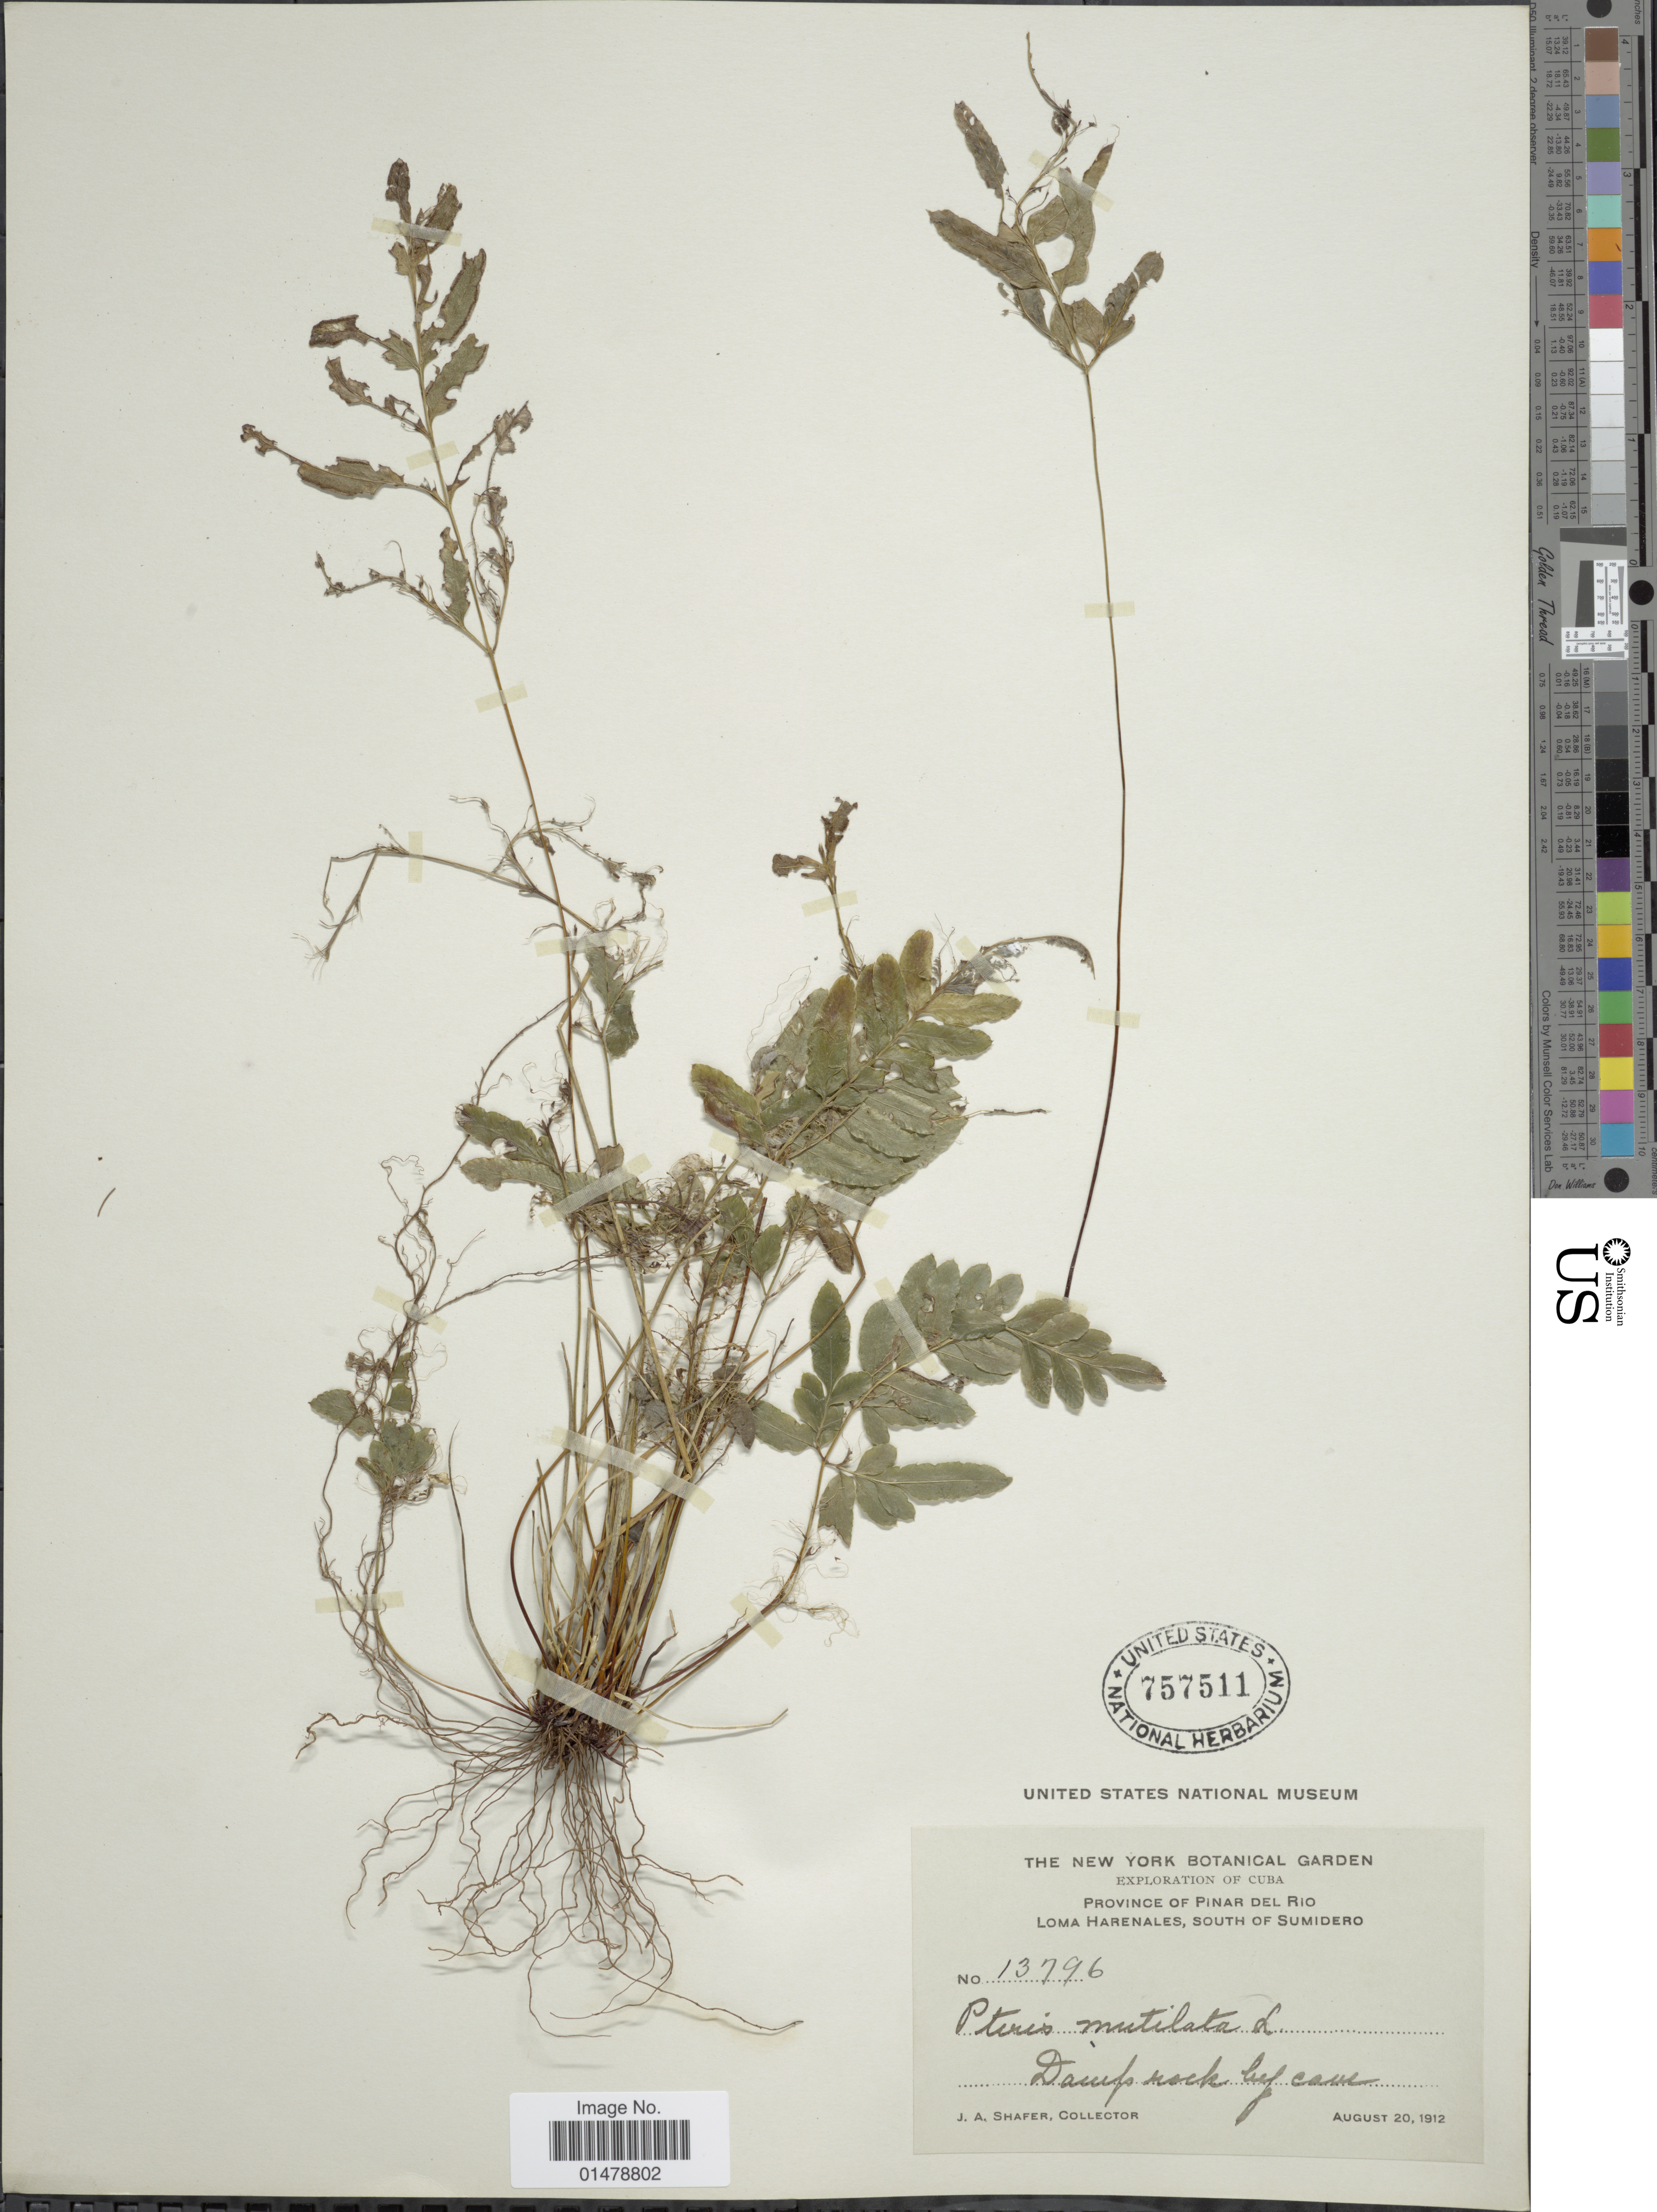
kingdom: Plantae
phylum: Tracheophyta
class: Polypodiopsida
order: Polypodiales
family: Pteridaceae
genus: Pteris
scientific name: Pteris mutilata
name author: L.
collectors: J. A. Shafer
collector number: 13796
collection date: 1912-08-20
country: Cuba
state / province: Pinar del Río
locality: Loma Harenales, south of Sumidero. Damp rock by cave.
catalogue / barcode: US 757511